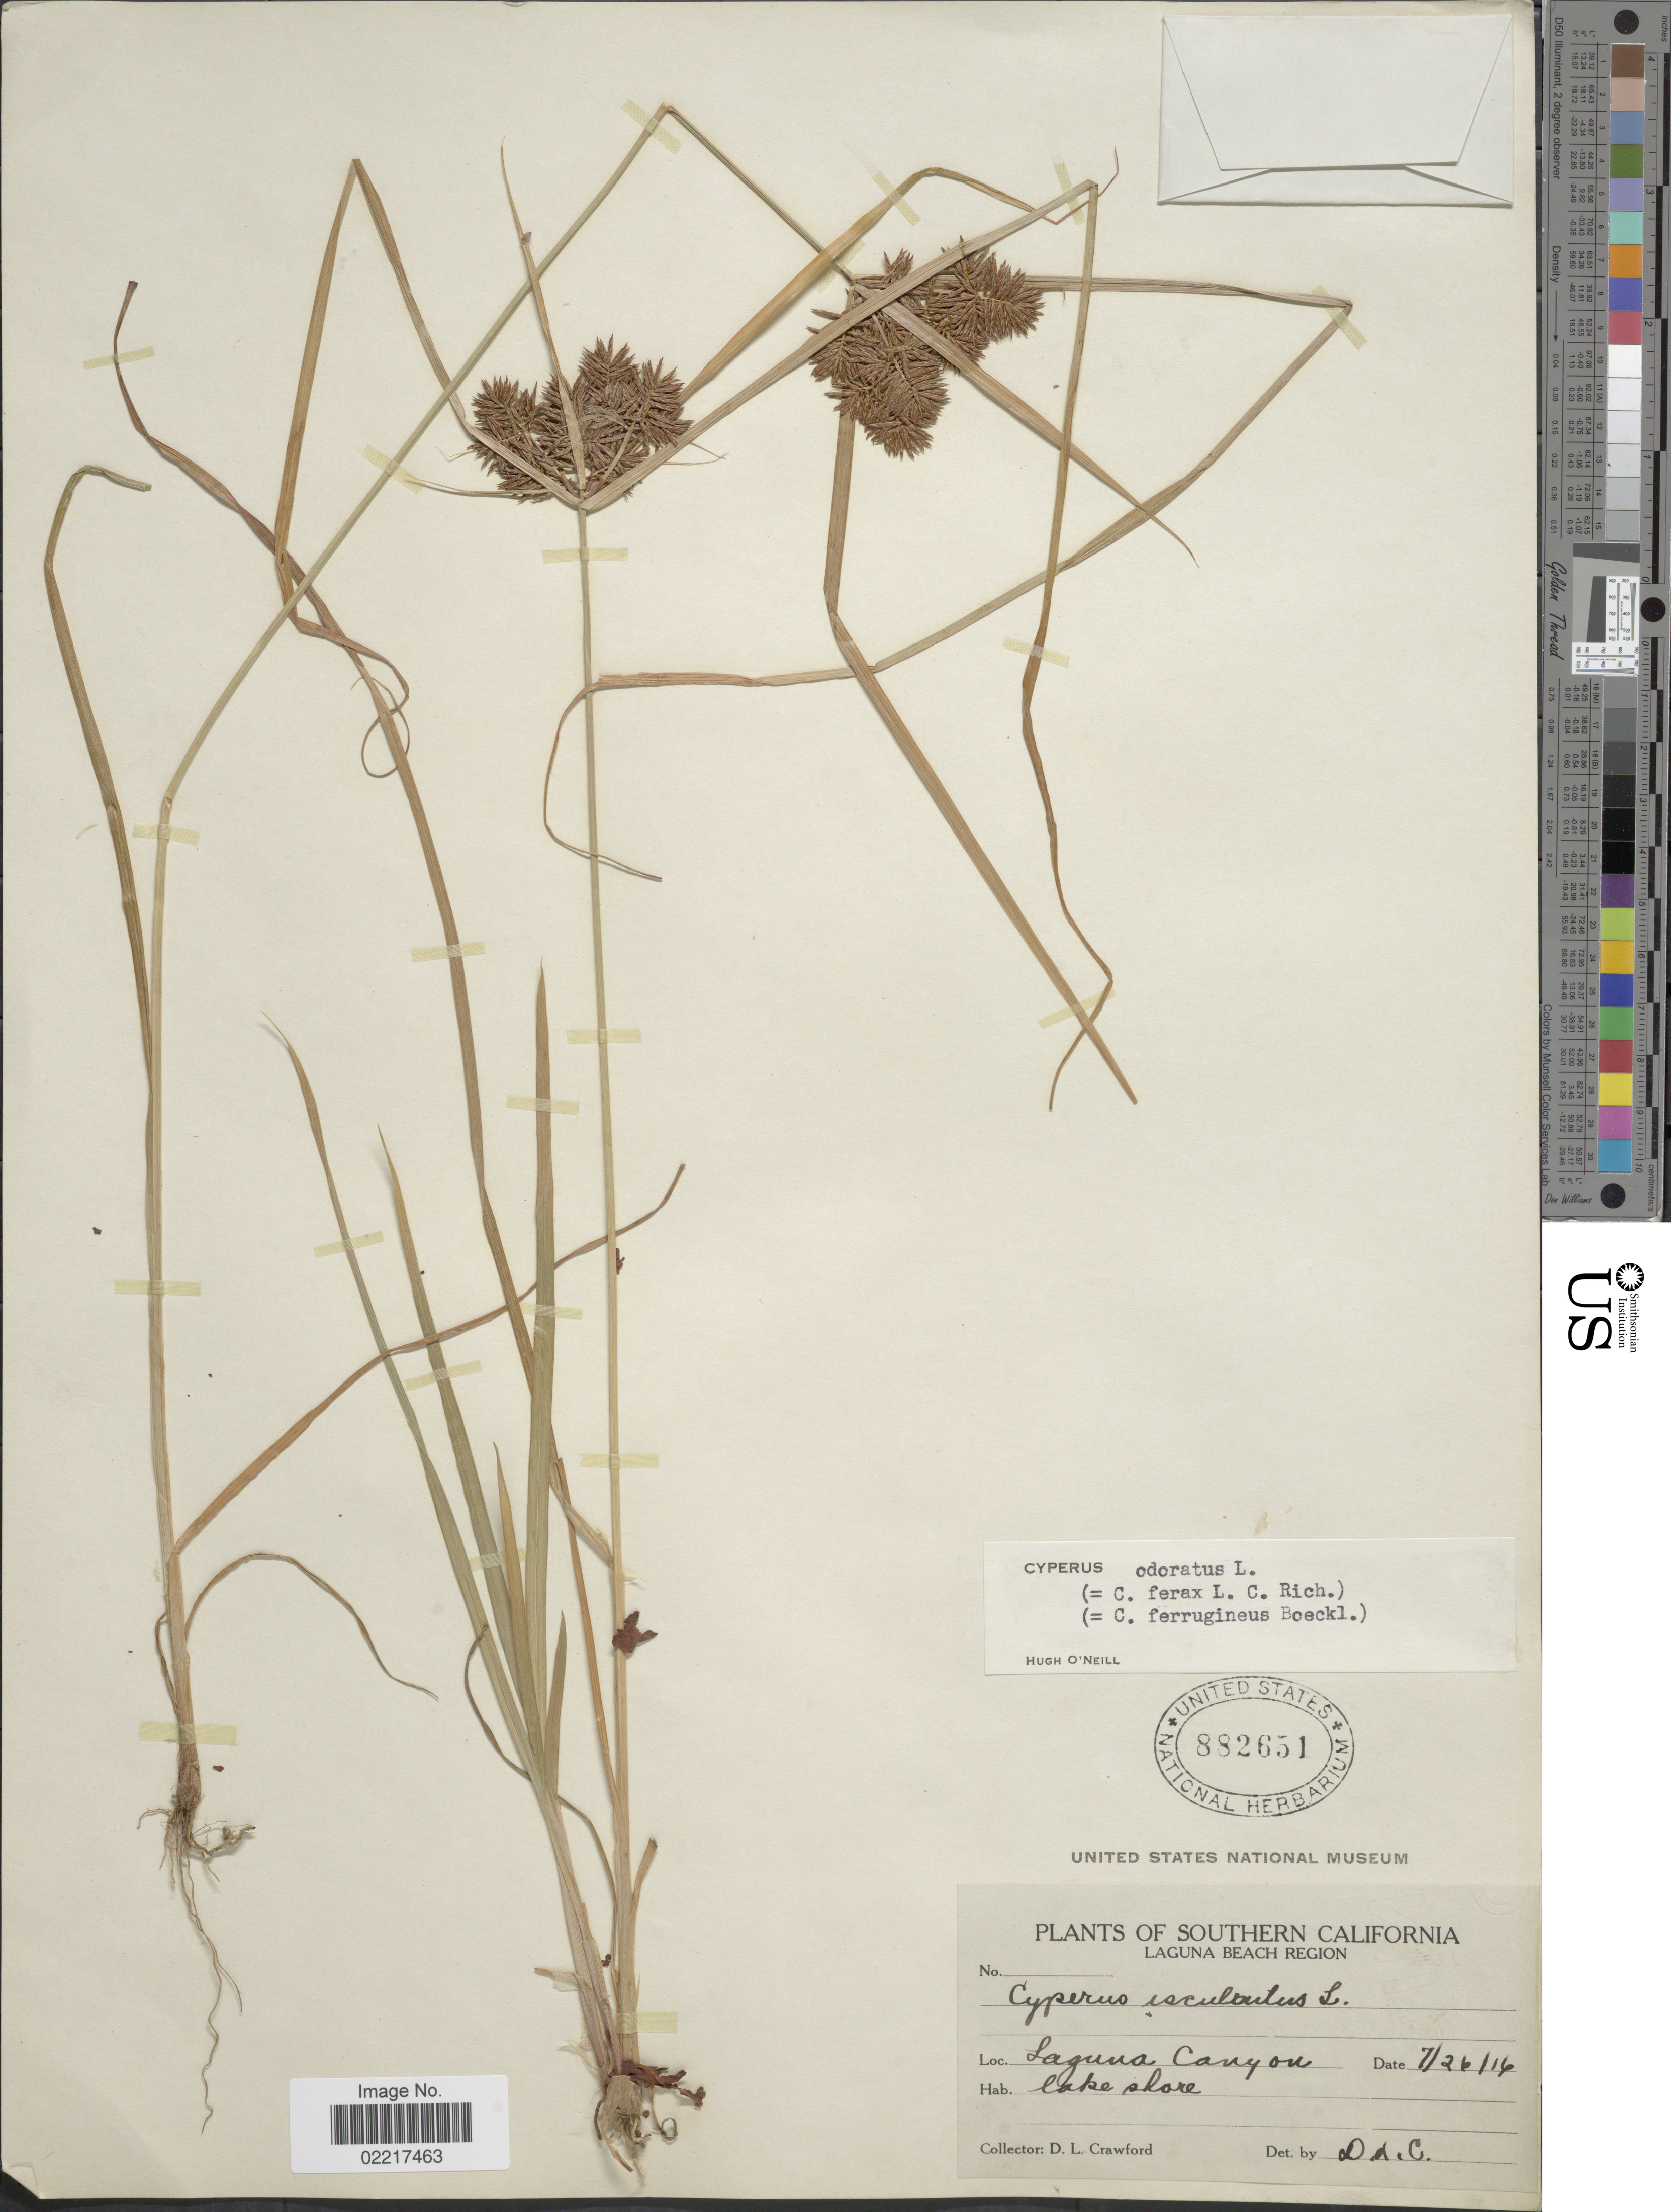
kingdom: Plantae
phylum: Tracheophyta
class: Liliopsida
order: Poales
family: Cyperaceae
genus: Cyperus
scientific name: Cyperus odoratus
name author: L.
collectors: D. L. Crawford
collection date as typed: Transcribed d/m/y: 26/7/16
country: United States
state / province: California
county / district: Orange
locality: Southern California, Laguna Beach Region, Laguna Canyon, Lake shore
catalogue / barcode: US 882651